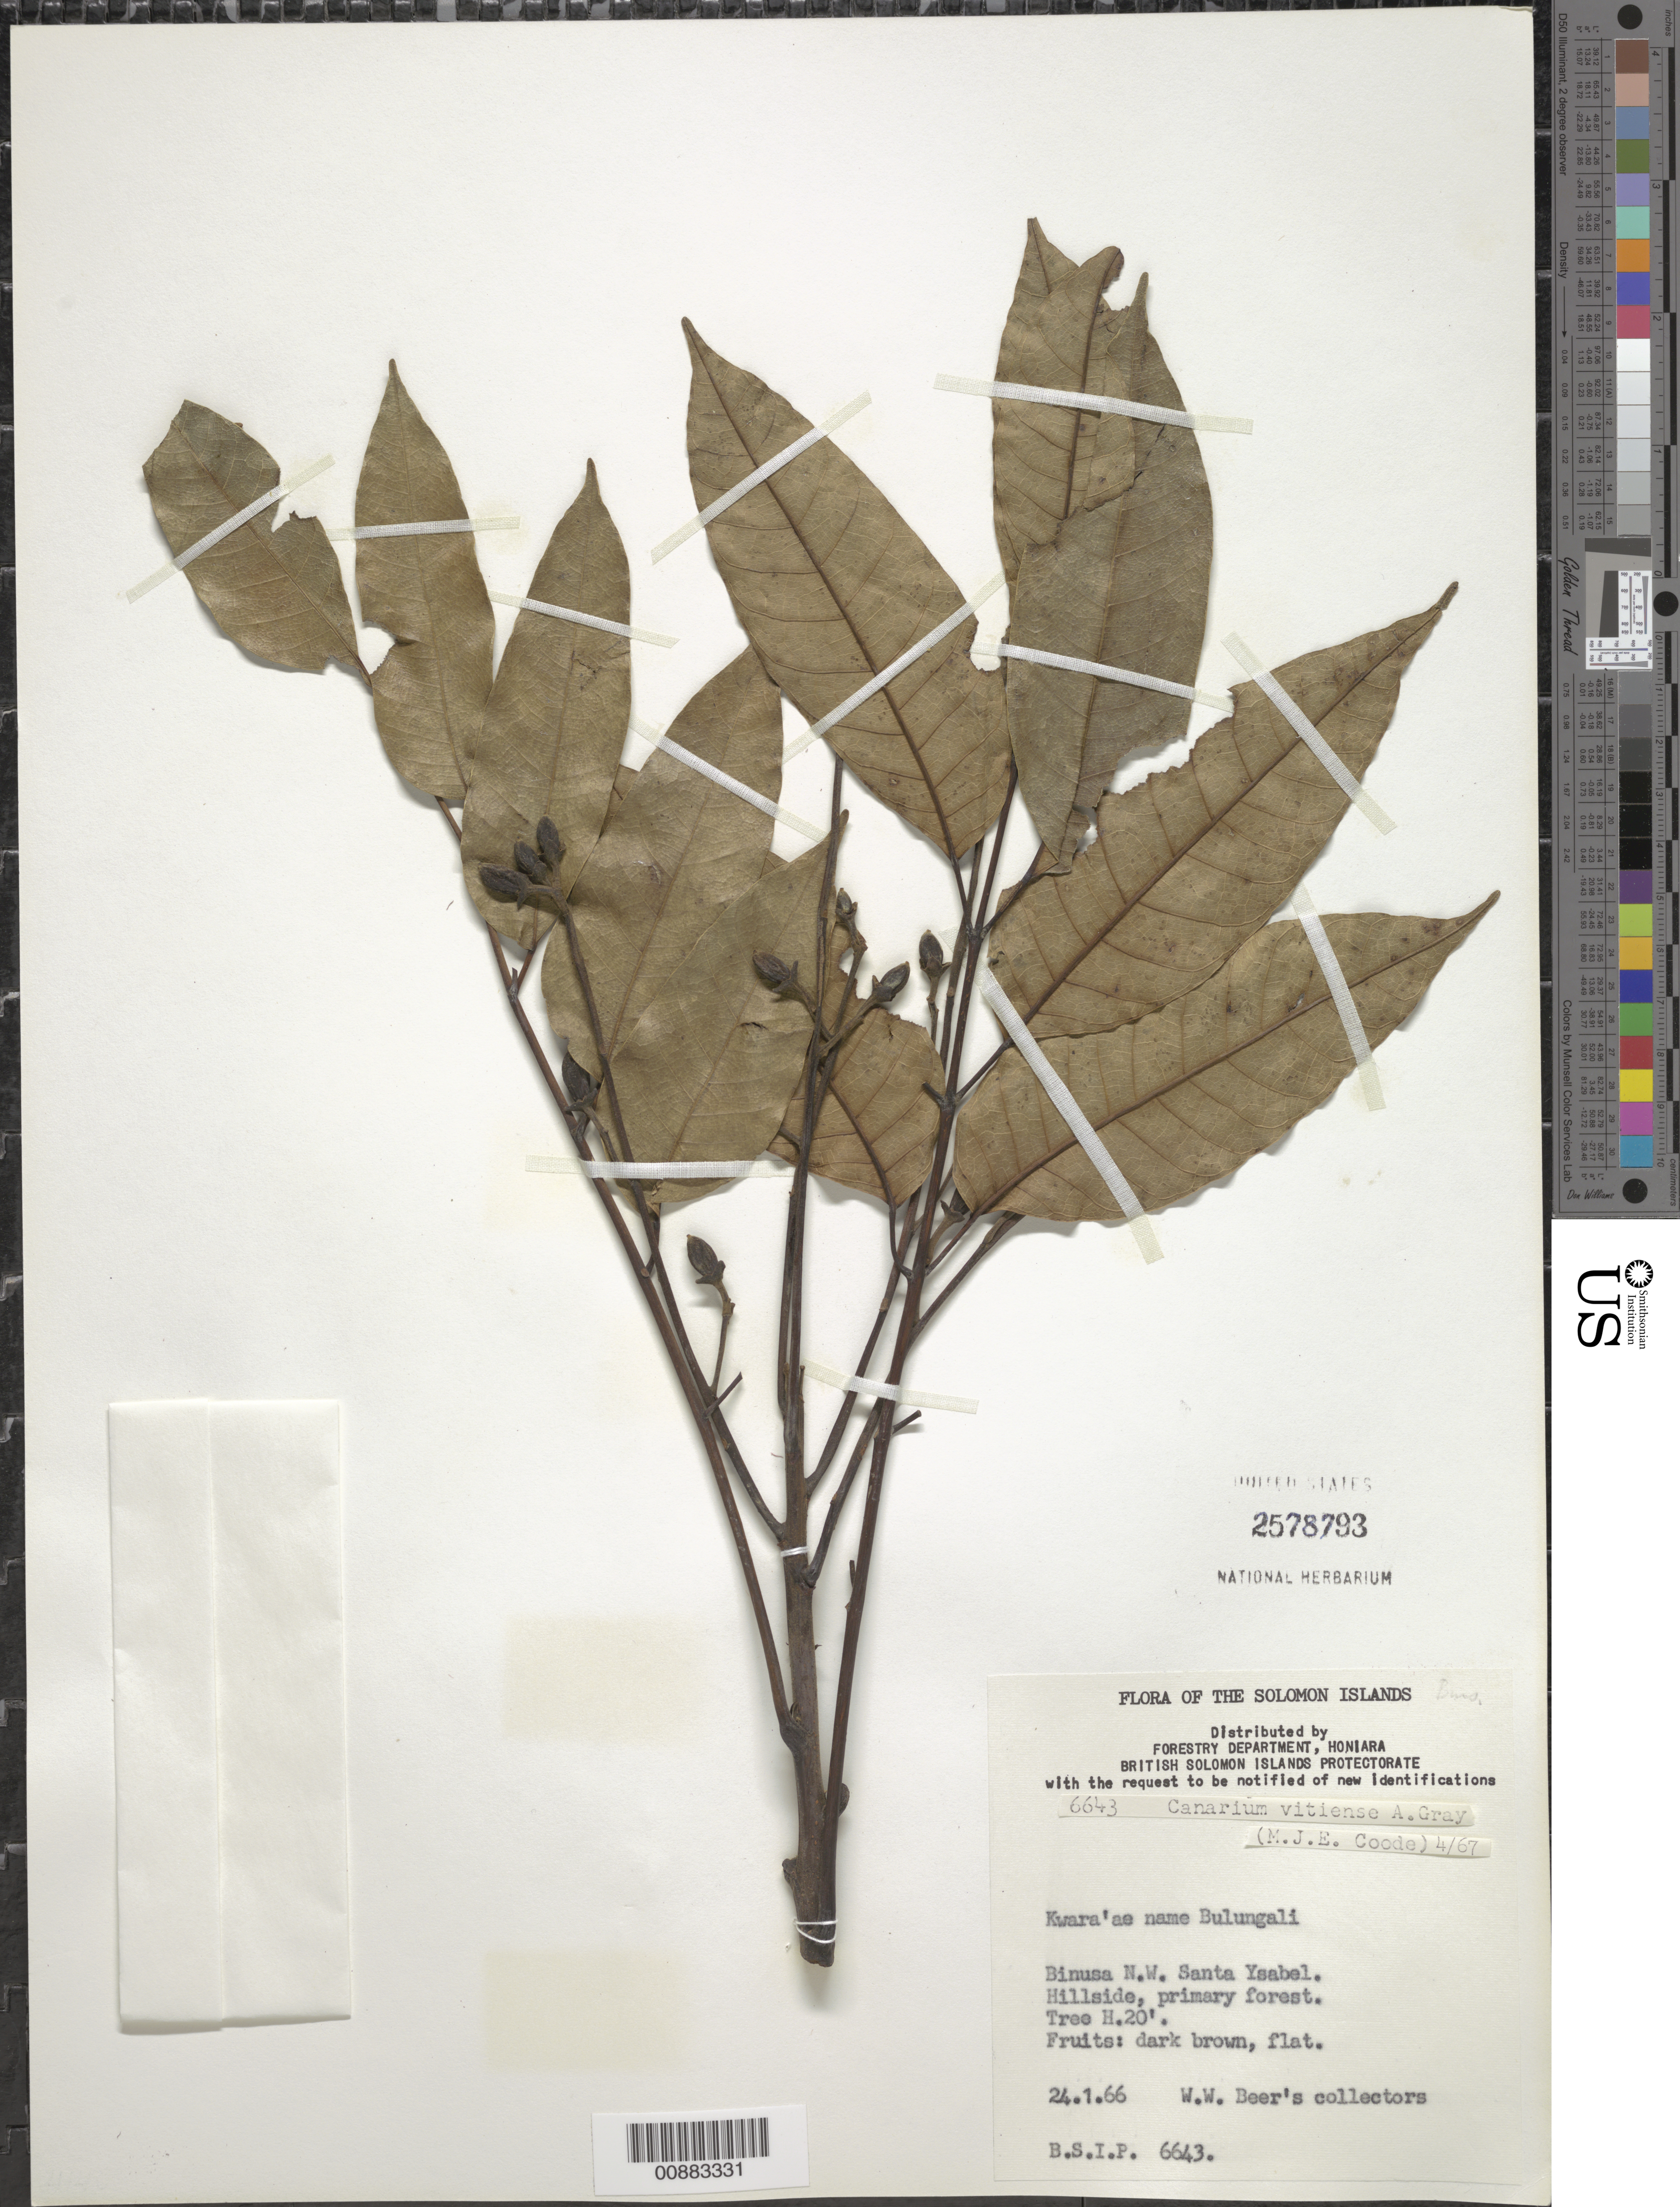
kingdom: Plantae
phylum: Tracheophyta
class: Magnoliopsida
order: Sapindales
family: Burseraceae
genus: Canarium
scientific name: Canarium vitiense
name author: A. Gray in Wilkes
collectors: W. Beer's Collectors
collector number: BSIP 6643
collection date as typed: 24 Jan 1966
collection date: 1966-01-24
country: Solomon Islands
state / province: Isabel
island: Santa Isabel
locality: Binusa, N.W. Santa Ysabel.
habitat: Hillside, primary forest.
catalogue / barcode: US 2578793